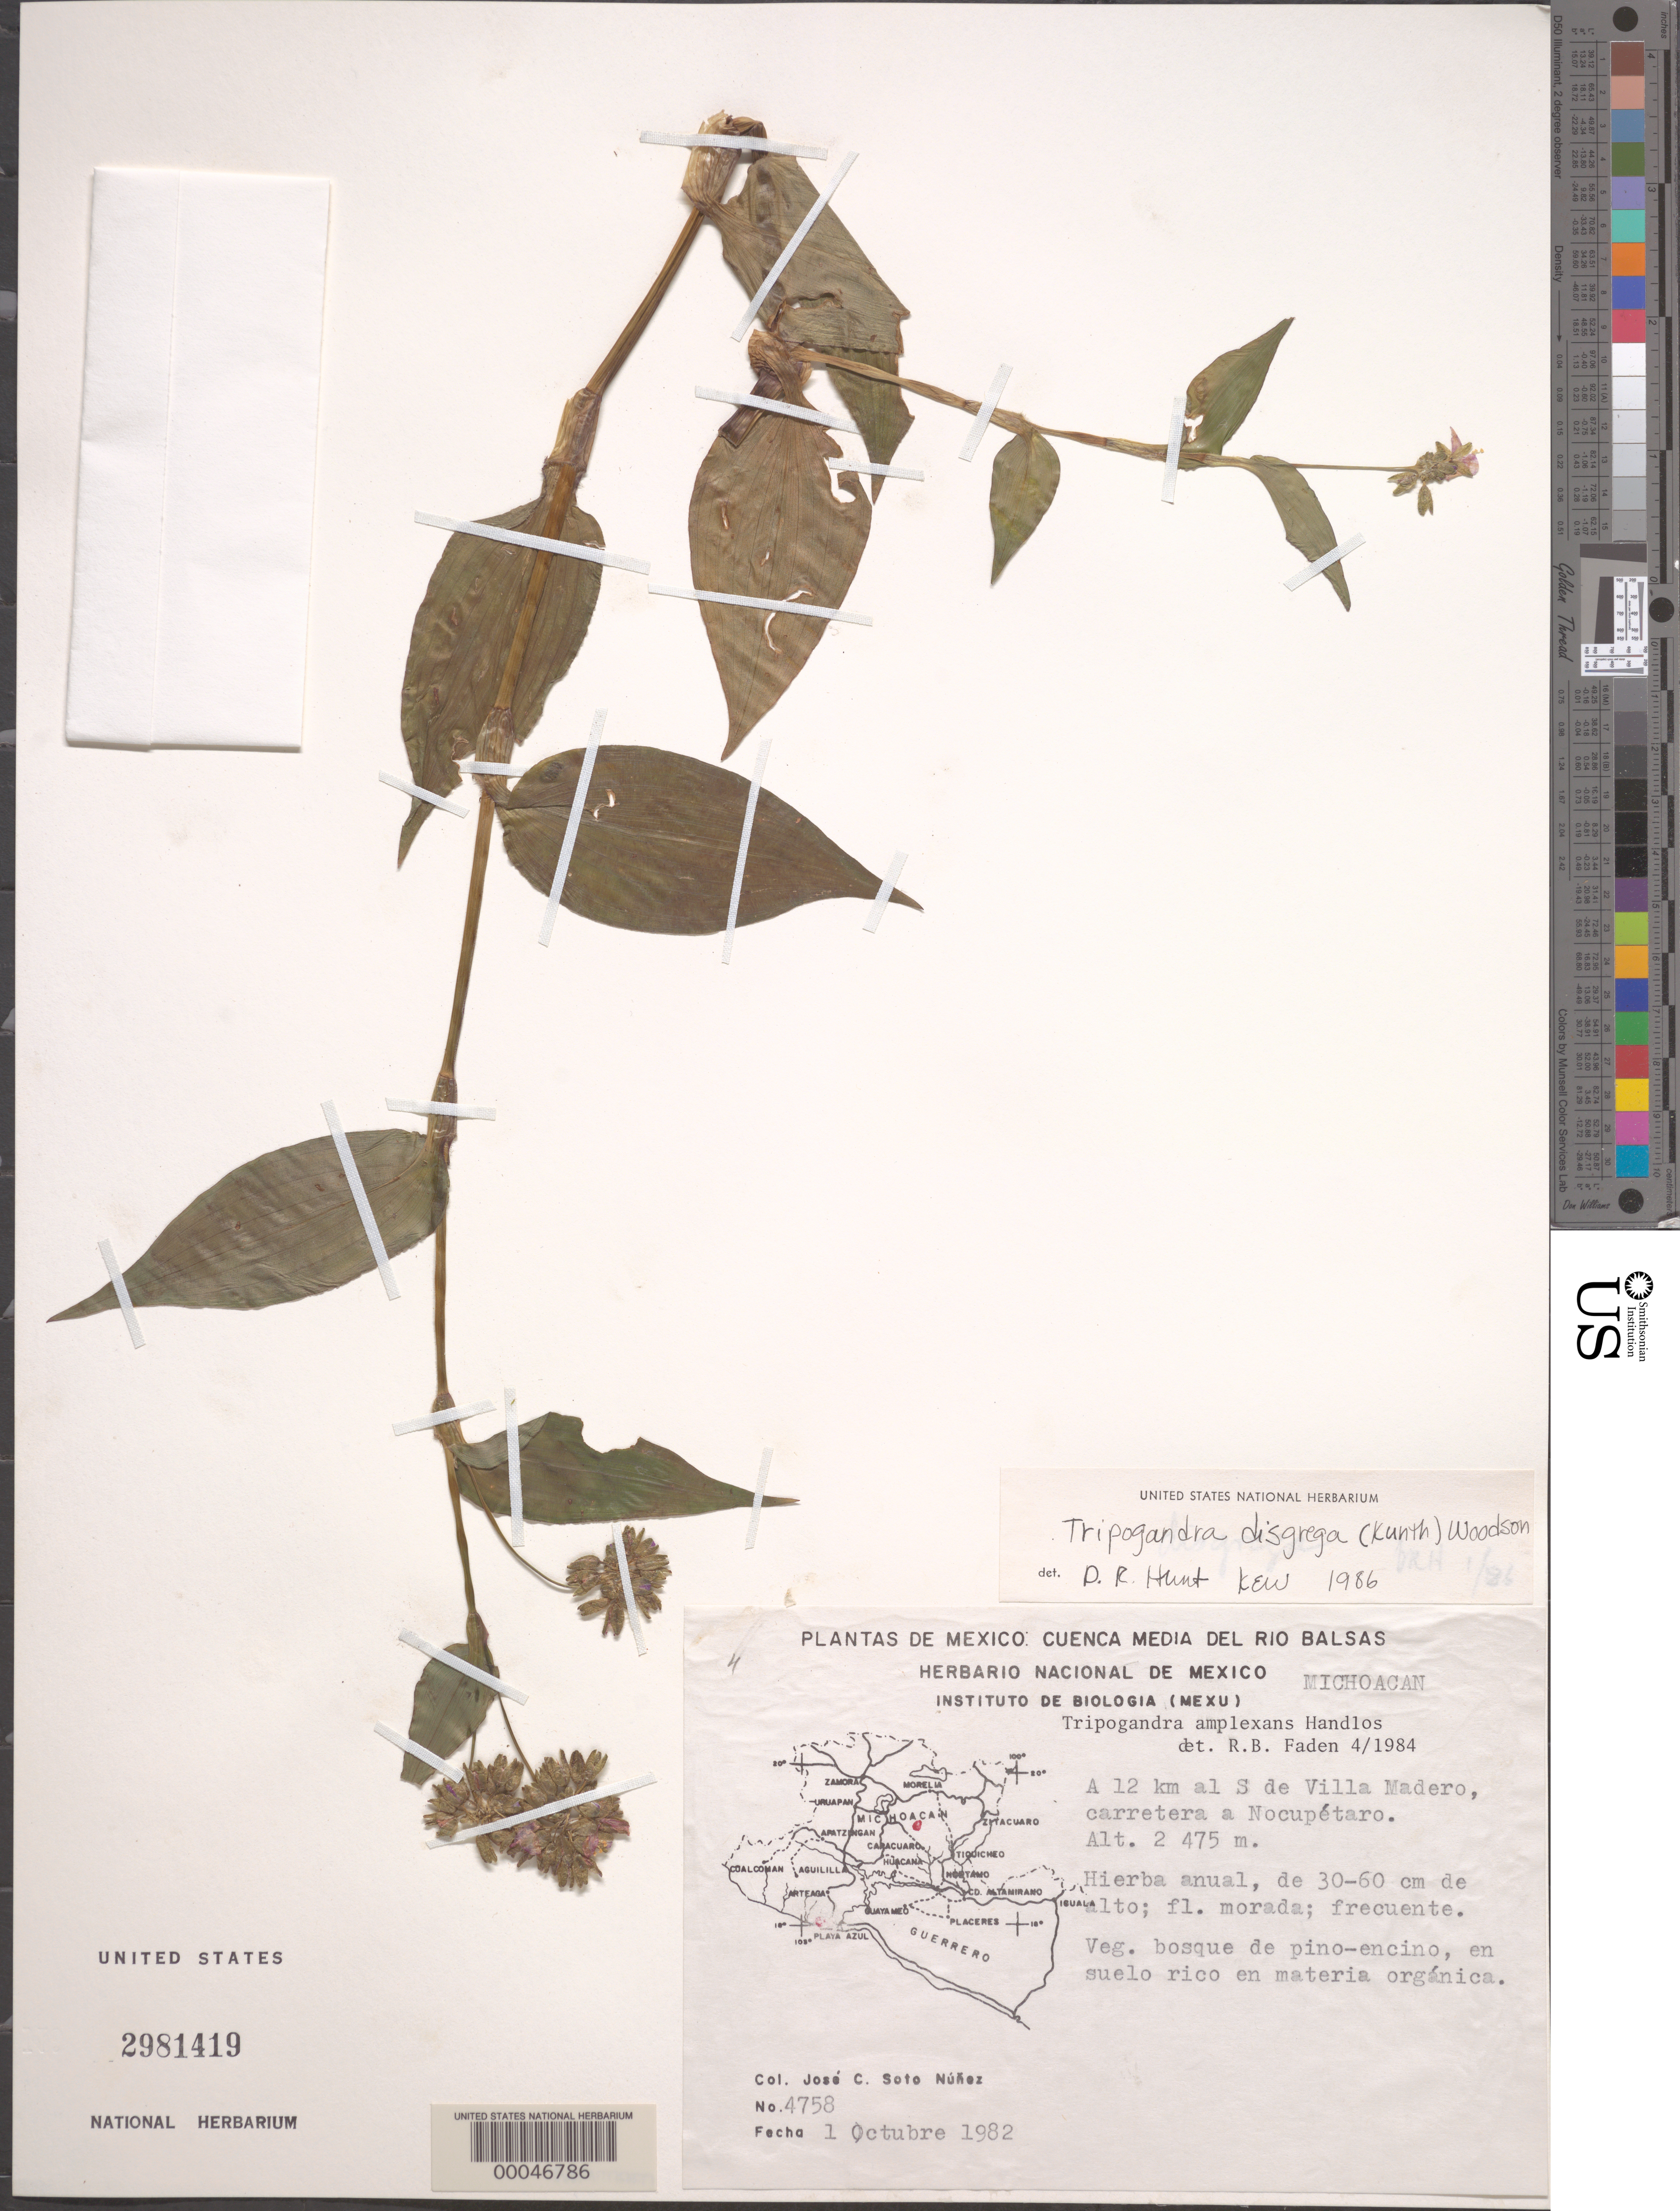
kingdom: Plantae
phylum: Tracheophyta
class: Liliopsida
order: Commelinales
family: Commelinaceae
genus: Tripogandra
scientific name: Tripogandra disgrega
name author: (Kunth) Woodson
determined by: Hunt, D. R.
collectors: J. C. Soto Núñez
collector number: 4758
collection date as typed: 01 Oct 1982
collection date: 1982-10-01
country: Mexico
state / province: Michoacán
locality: S of villa madero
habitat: Pine-oak forest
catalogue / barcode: US 2981419